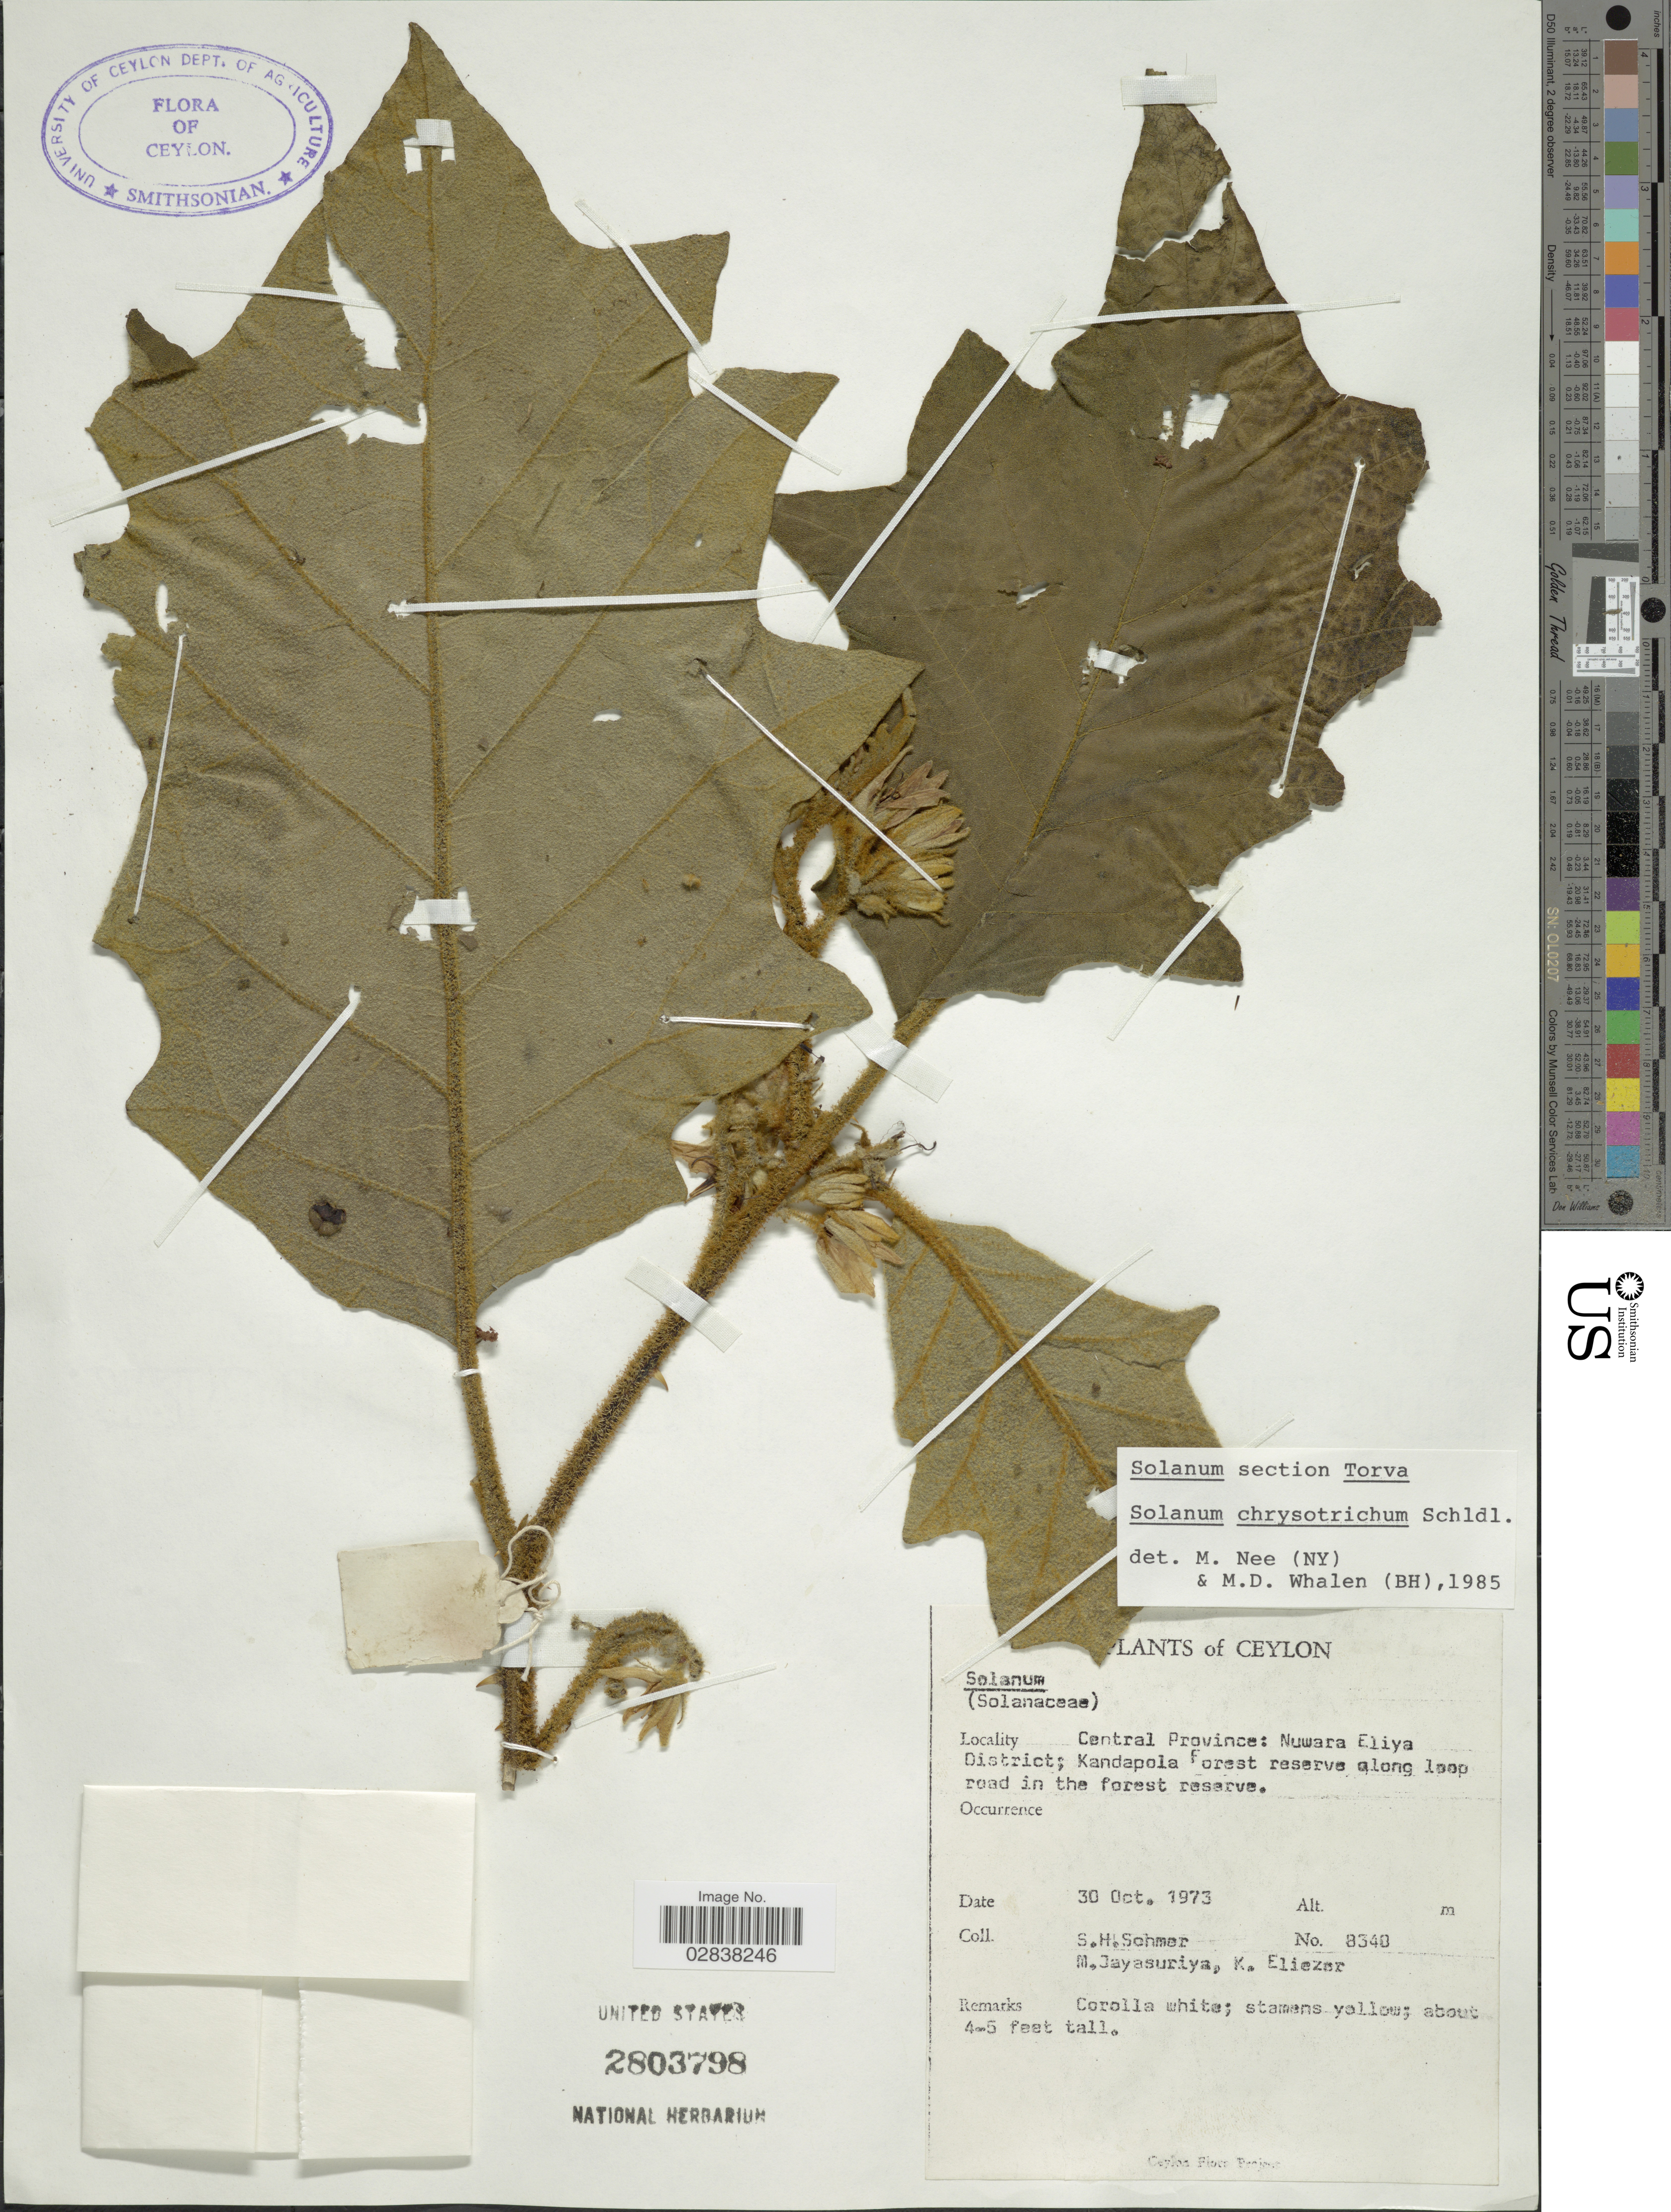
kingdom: Plantae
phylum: Tracheophyta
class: Magnoliopsida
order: Solanales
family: Solanaceae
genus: Solanum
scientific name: Solanum chrysotrichum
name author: Schltdl.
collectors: S. H. Sohmer, M. Jayasuriya & K. Eliezer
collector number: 8340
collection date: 1973-10-30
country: Sri Lanka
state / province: Central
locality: Ceylon, Central Province, Nuwara Eliya District, Kandapola Forest reserve along loop road in the forest reserve.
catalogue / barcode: US 2803798